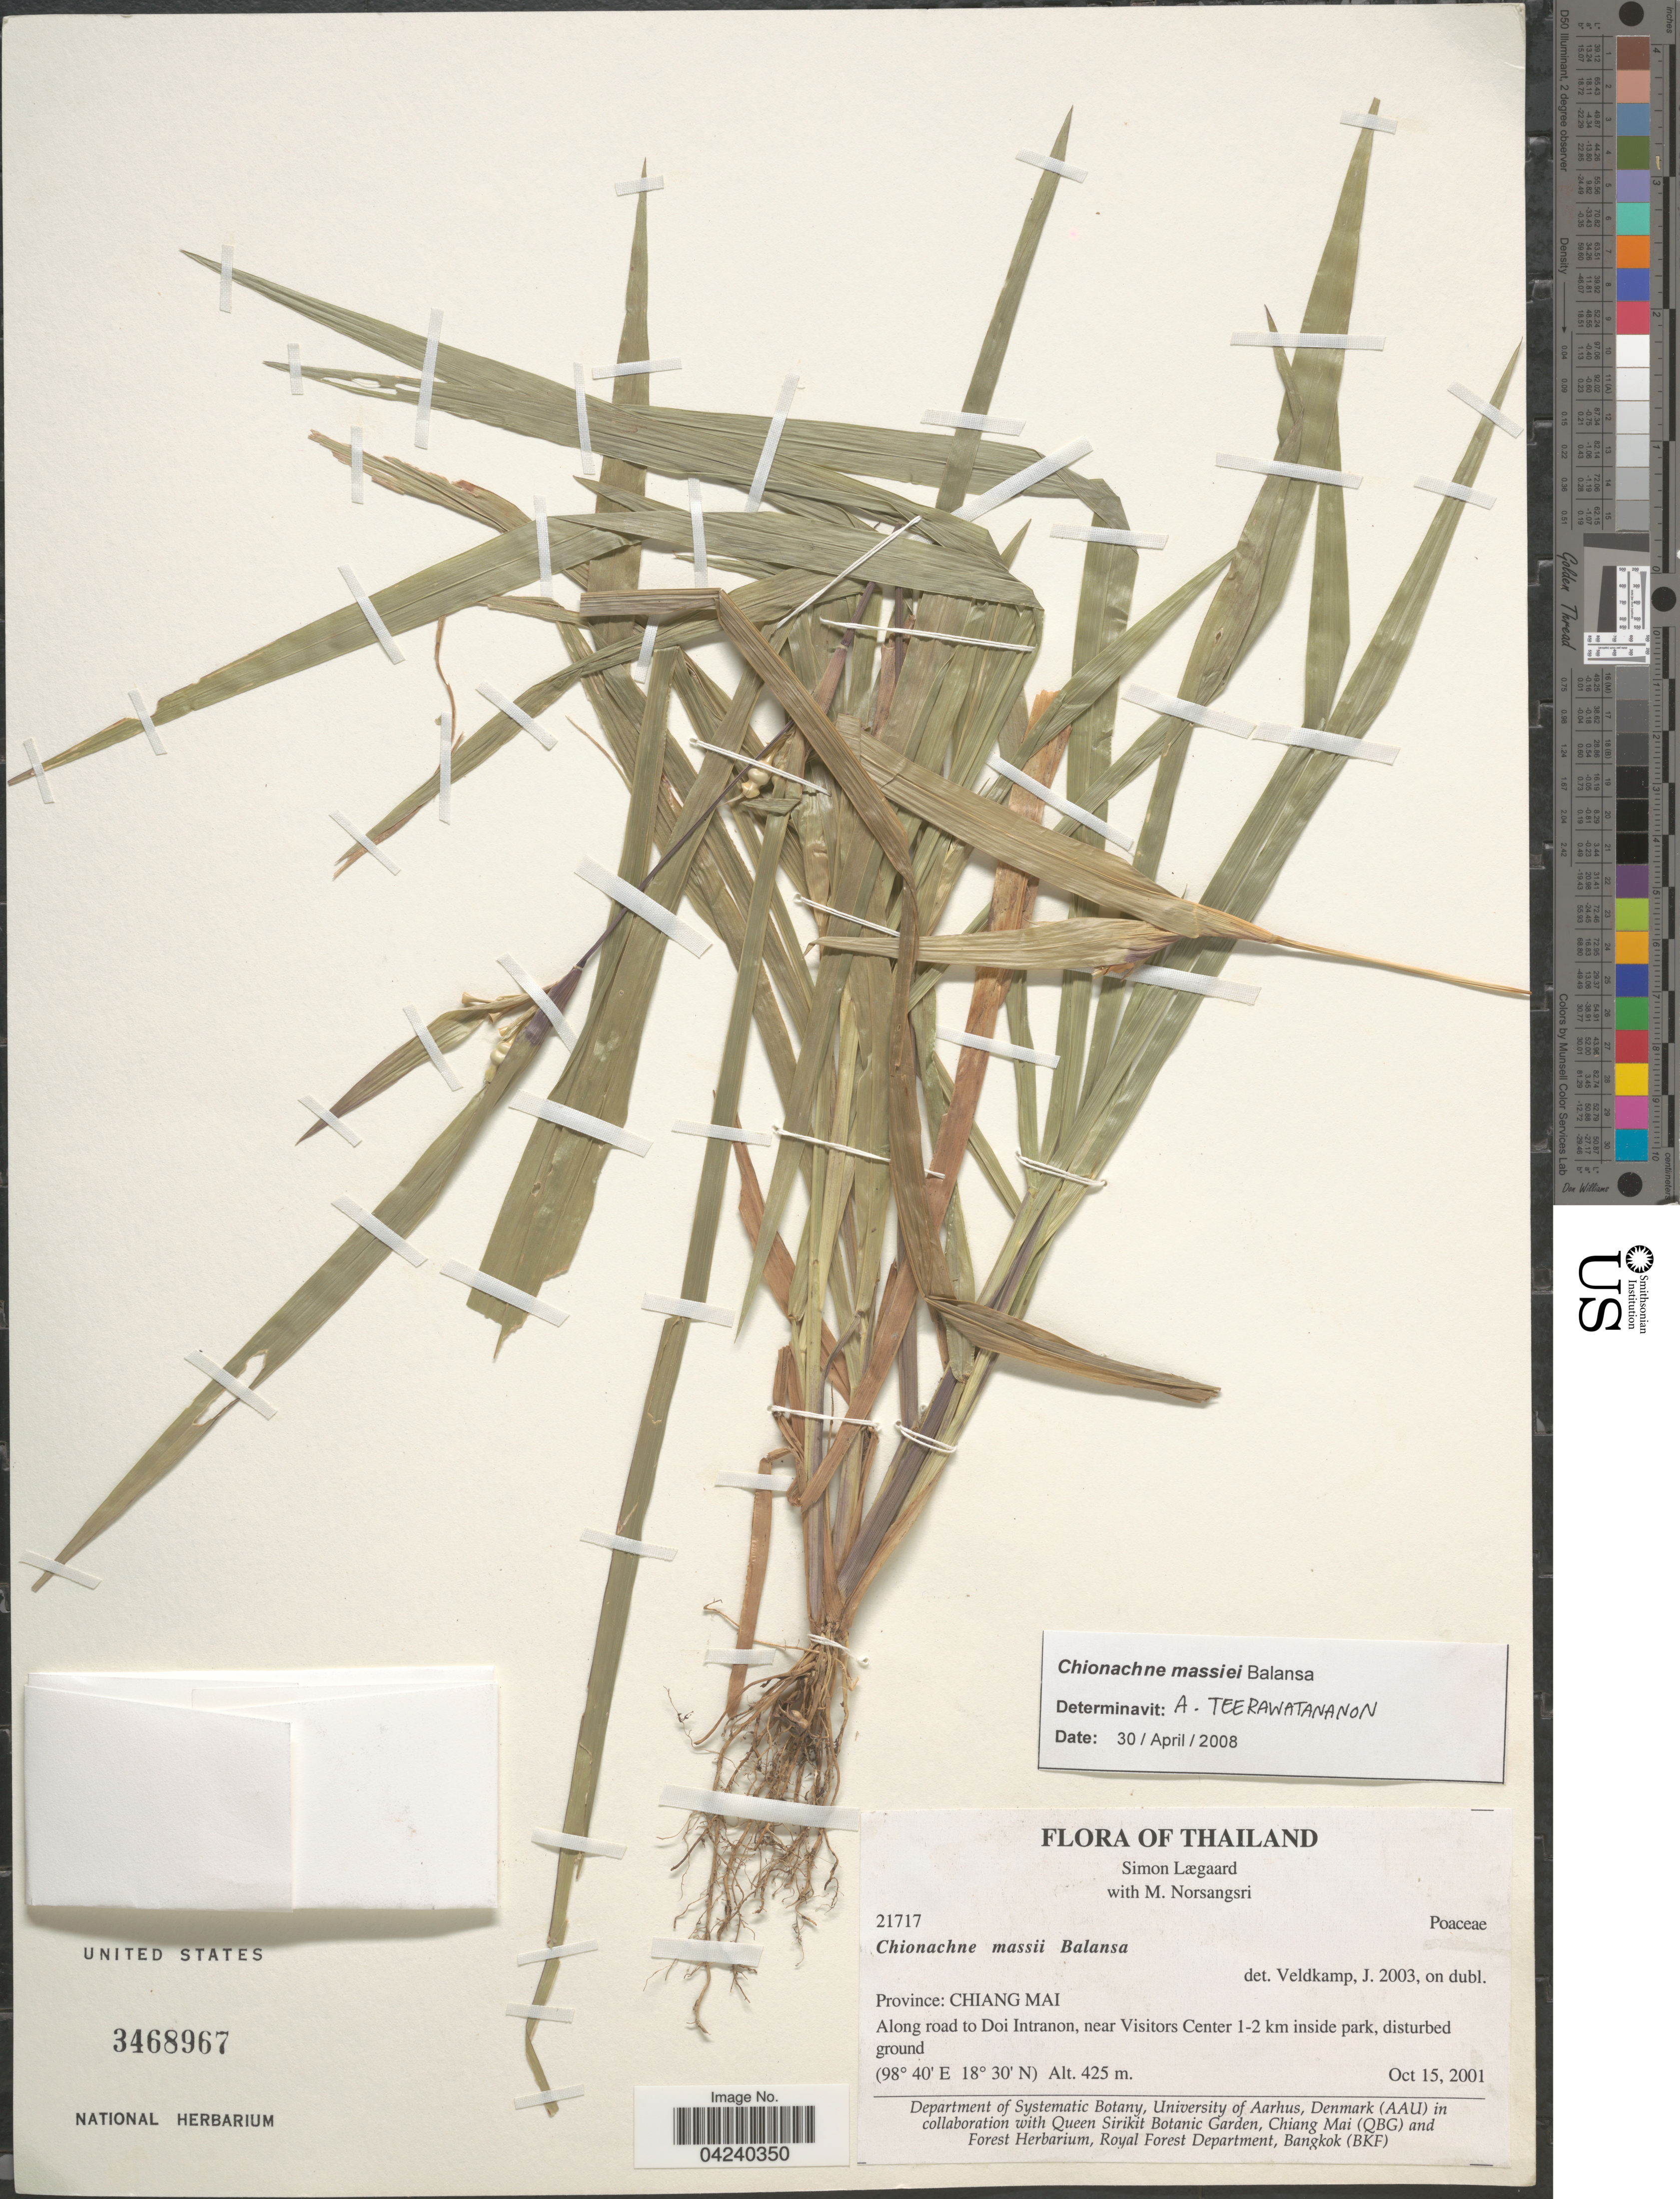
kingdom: Plantae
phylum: Tracheophyta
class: Liliopsida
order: Poales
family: Poaceae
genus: Chionachne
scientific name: Chionachne massiei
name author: Balansa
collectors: S. Lægaard & M. Norsangsri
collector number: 21717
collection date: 2001-10-15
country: Thailand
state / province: Chiang Mai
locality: Along road to Doi Intranon, near Visitors Center 1-2 km inside park.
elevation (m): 425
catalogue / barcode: US 3468967